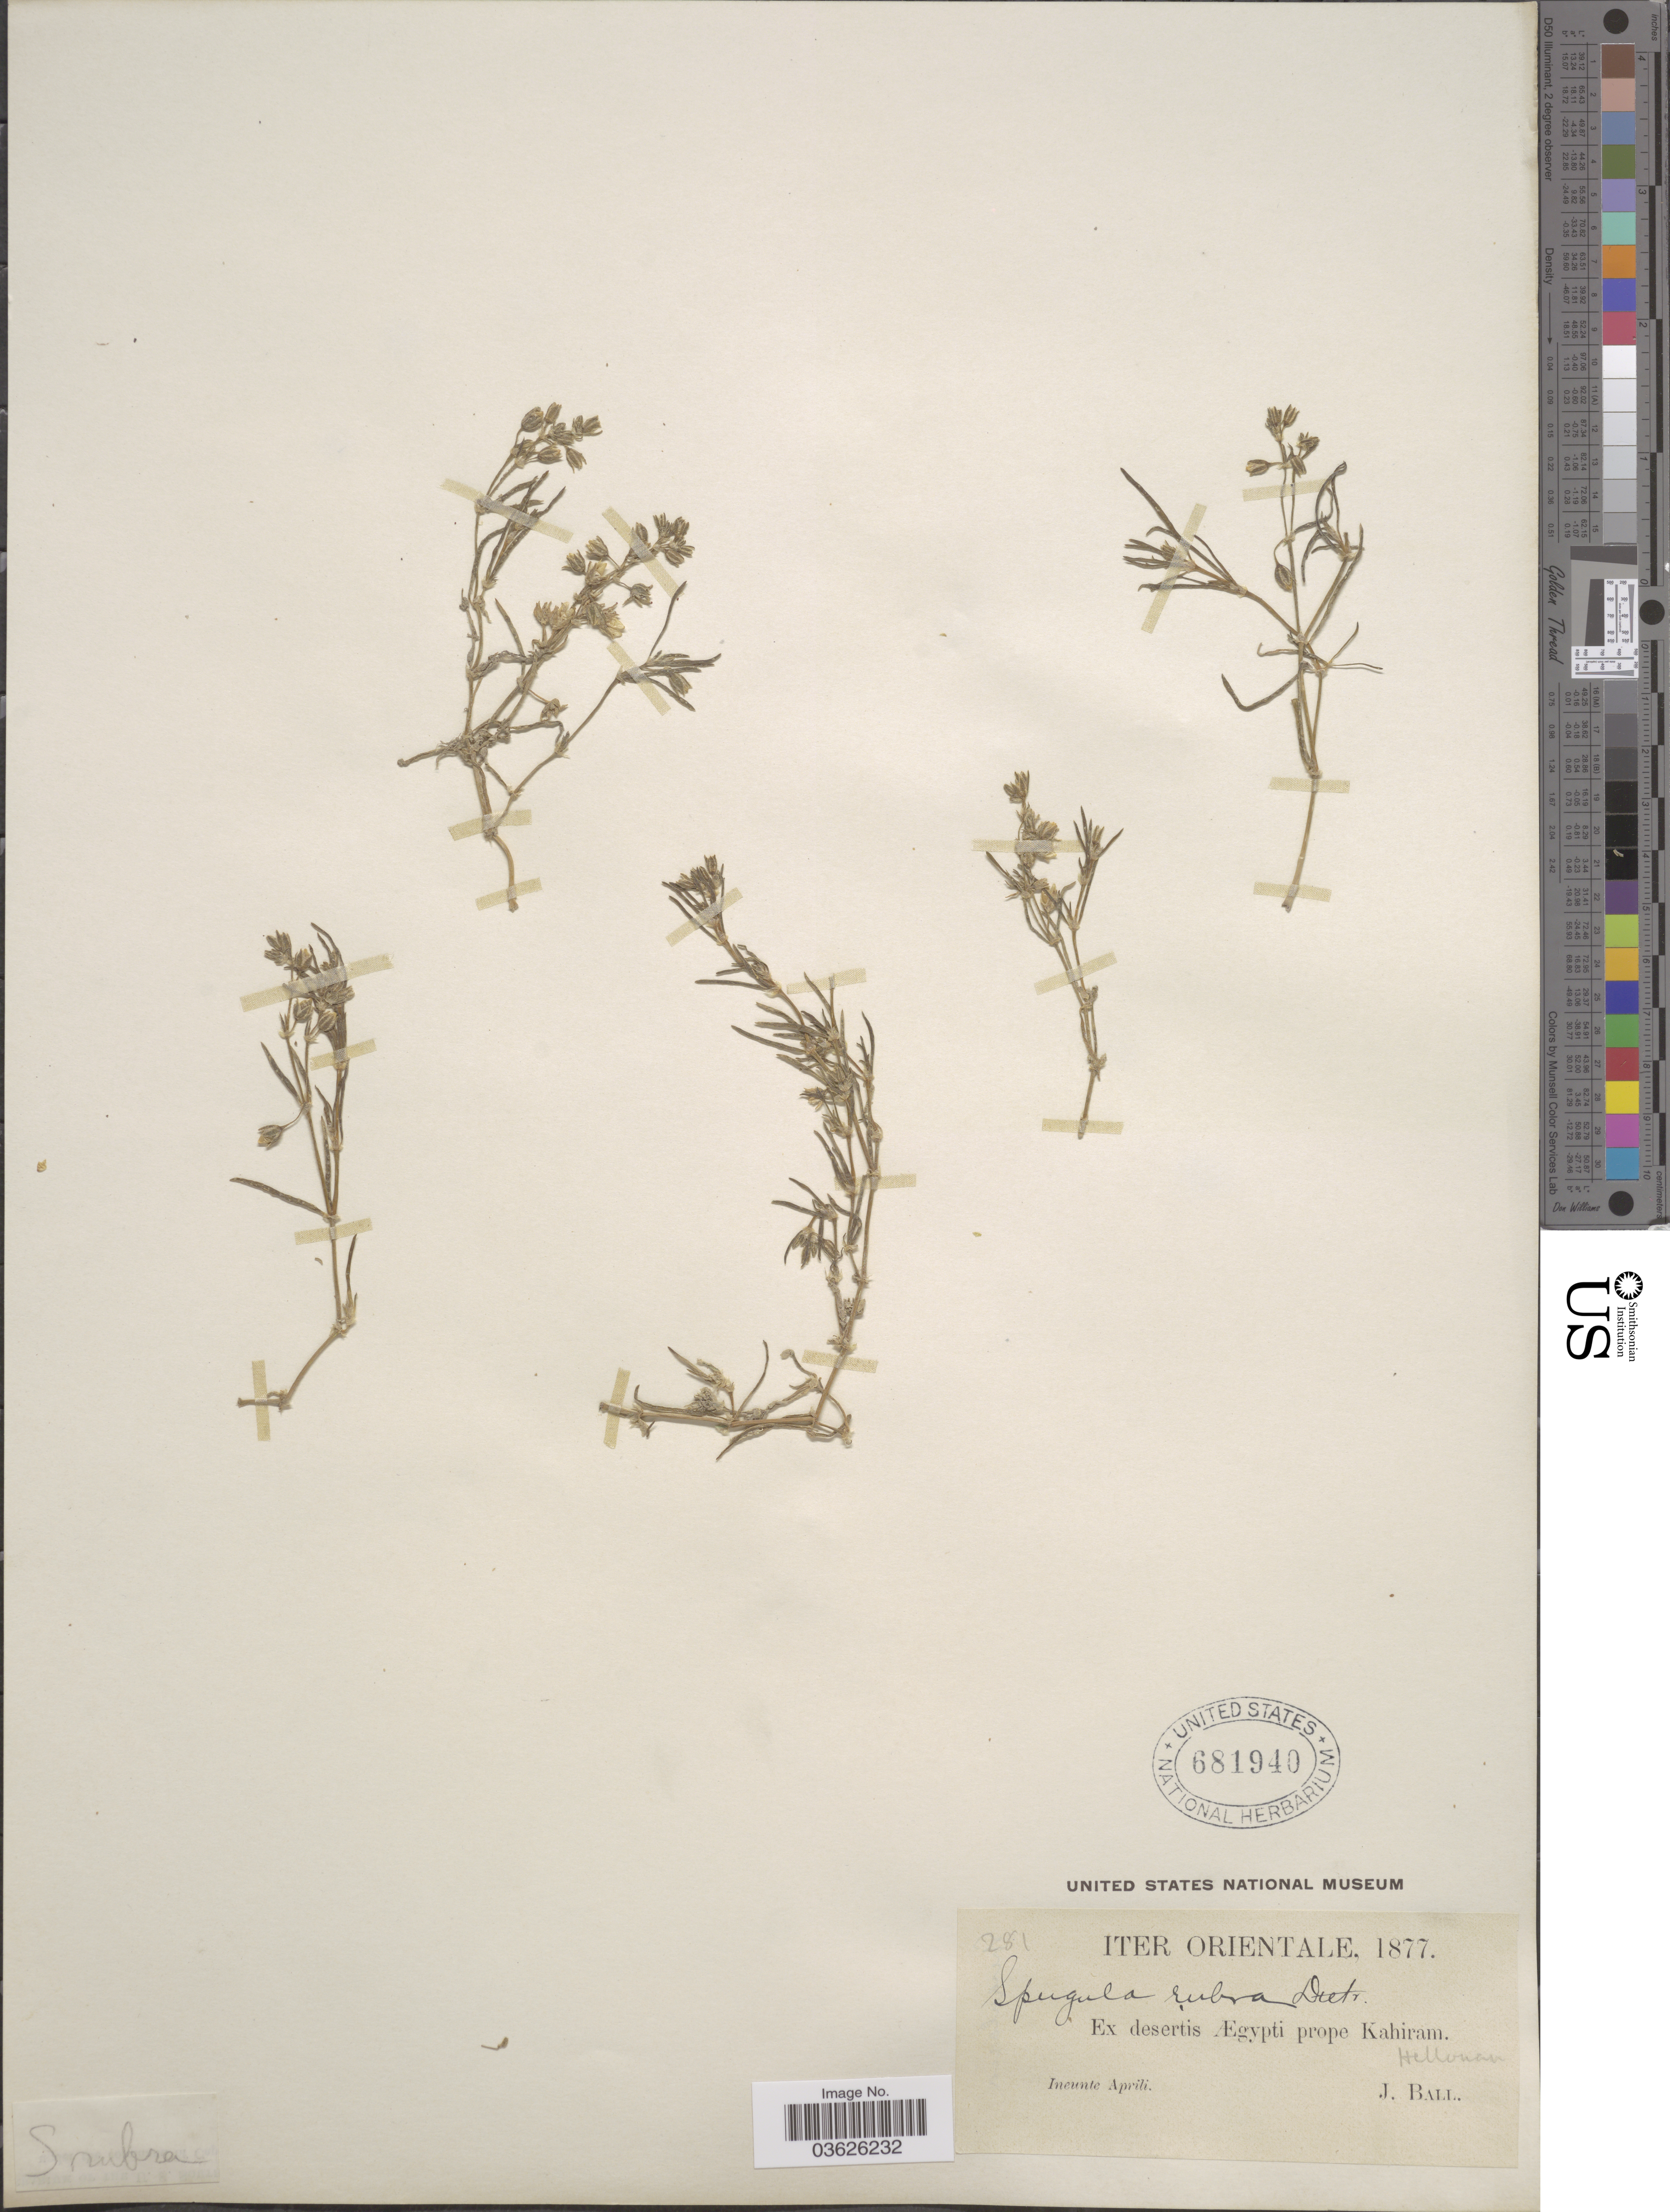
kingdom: Plantae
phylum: Tracheophyta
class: Magnoliopsida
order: Caryophyllales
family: Caryophyllaceae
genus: Spergularia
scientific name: Spergularia rubra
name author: (L.) J. Presl & C. Presl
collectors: J. Ball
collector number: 281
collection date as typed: Ineunte Aprili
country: Egypt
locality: Iter Orientale. Ex desertis Ægypti prope Kahiram. Hellonan.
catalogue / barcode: US 681940